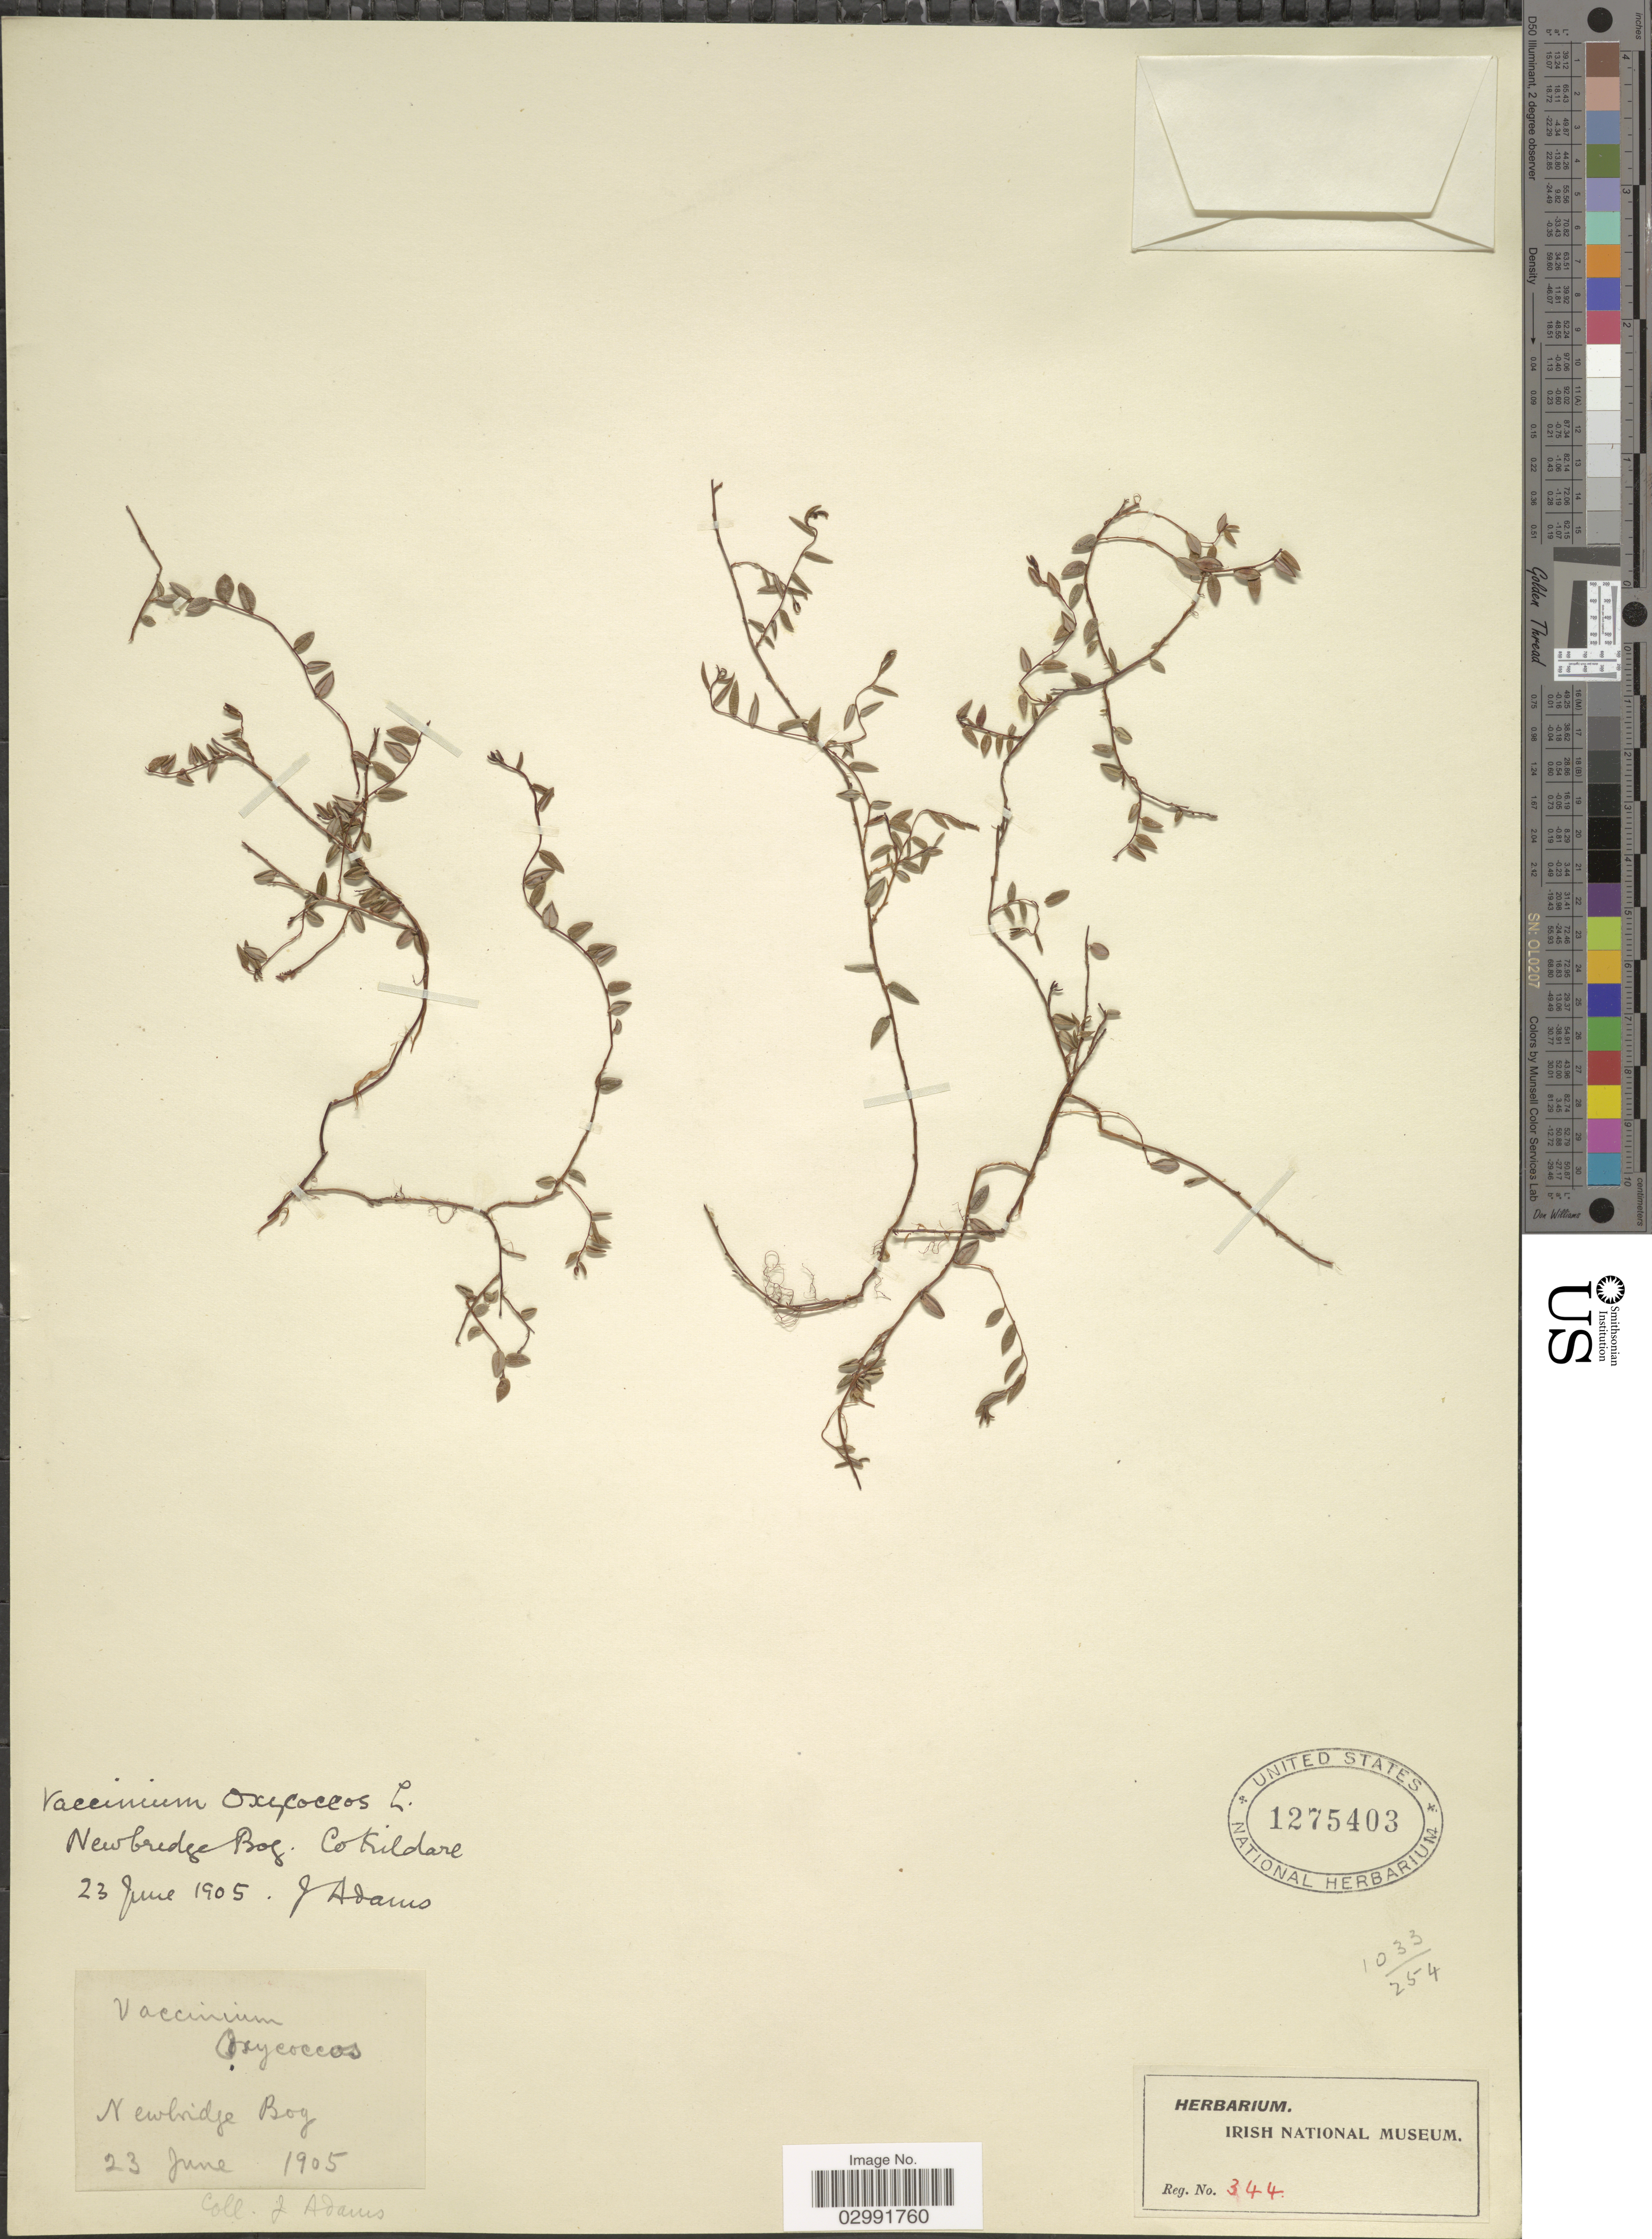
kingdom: Plantae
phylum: Tracheophyta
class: Magnoliopsida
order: Ericales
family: Ericaceae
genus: Vaccinium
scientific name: Vaccinium oxycoccos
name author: L.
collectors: J. Adams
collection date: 1905-06-23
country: Ireland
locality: Newbridge Bog.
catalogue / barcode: US 1275403